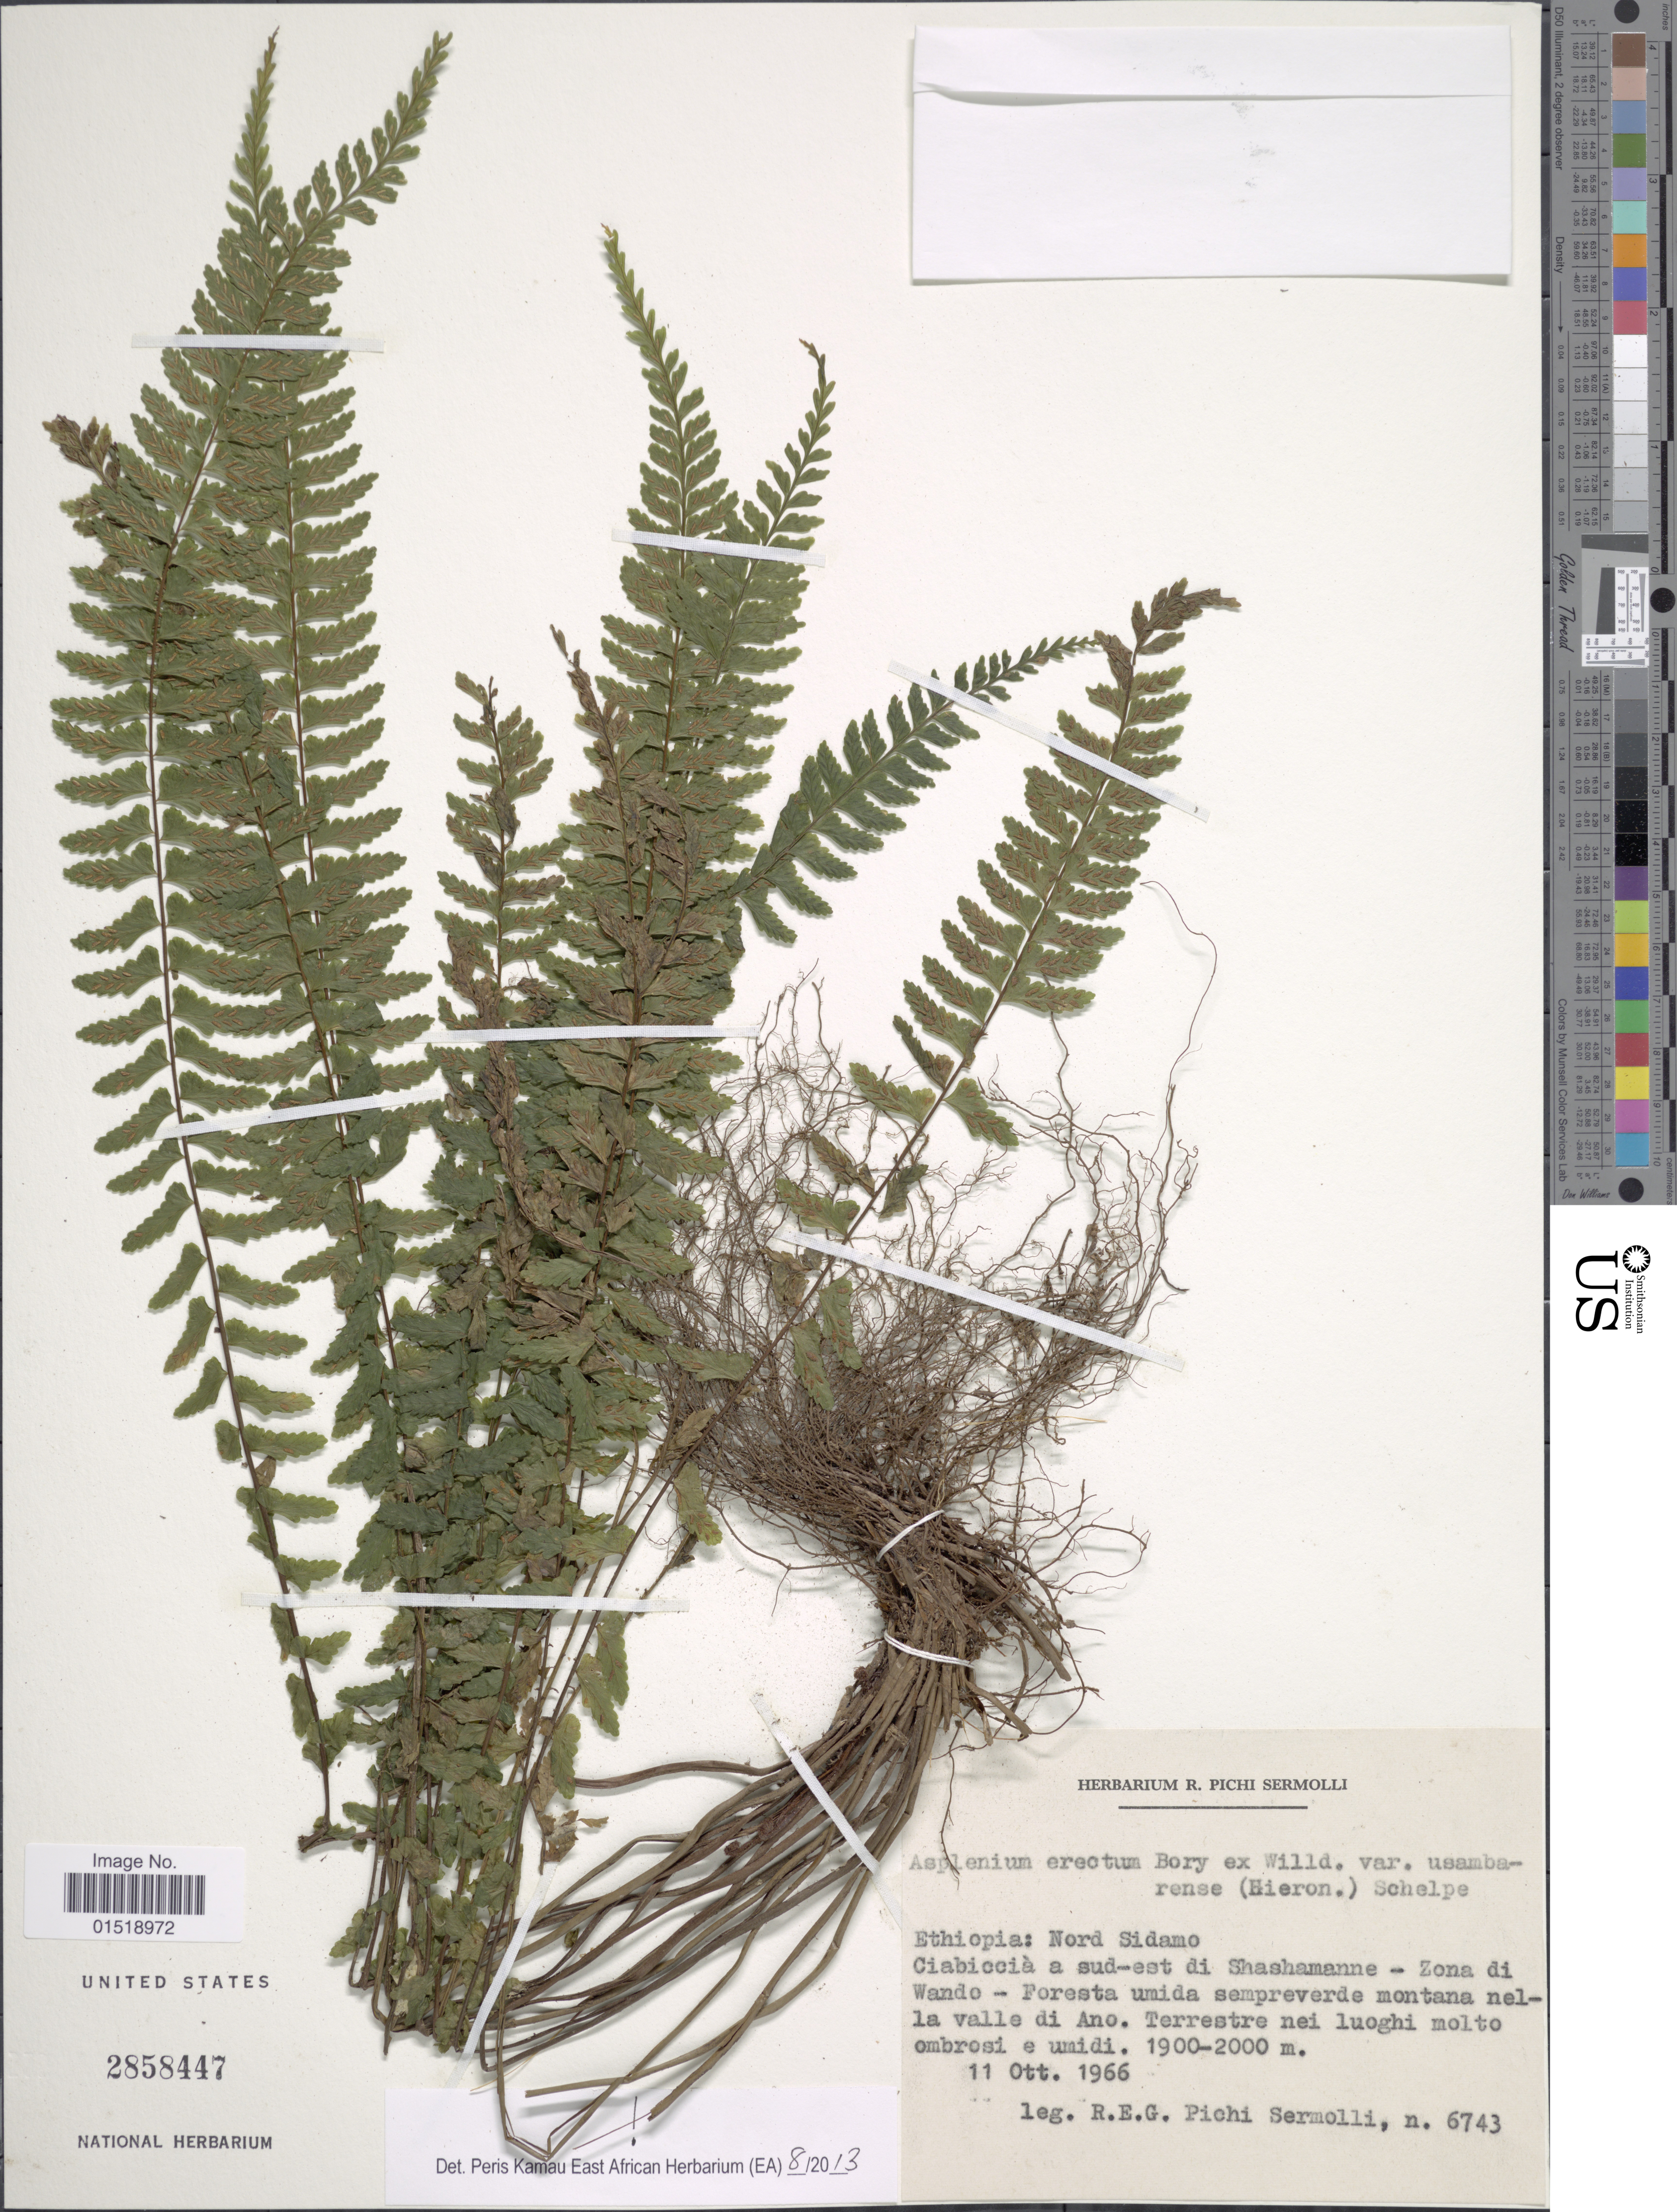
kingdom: Plantae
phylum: Tracheophyta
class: Polypodiopsida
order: Polypodiales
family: Aspleniaceae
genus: Asplenium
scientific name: Asplenium erectum var. usambarense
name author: (Hieron.) Schelpe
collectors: R. E. Pichi-Sermolli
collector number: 6743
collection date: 1966-10-11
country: Ethiopia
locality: Nord Sidamo. Ciabiccià a sud-est di Shashamanne - Zona di Wando - Foresta umida sempreverde montana nella valle di Ano.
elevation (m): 1900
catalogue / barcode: US 2858447